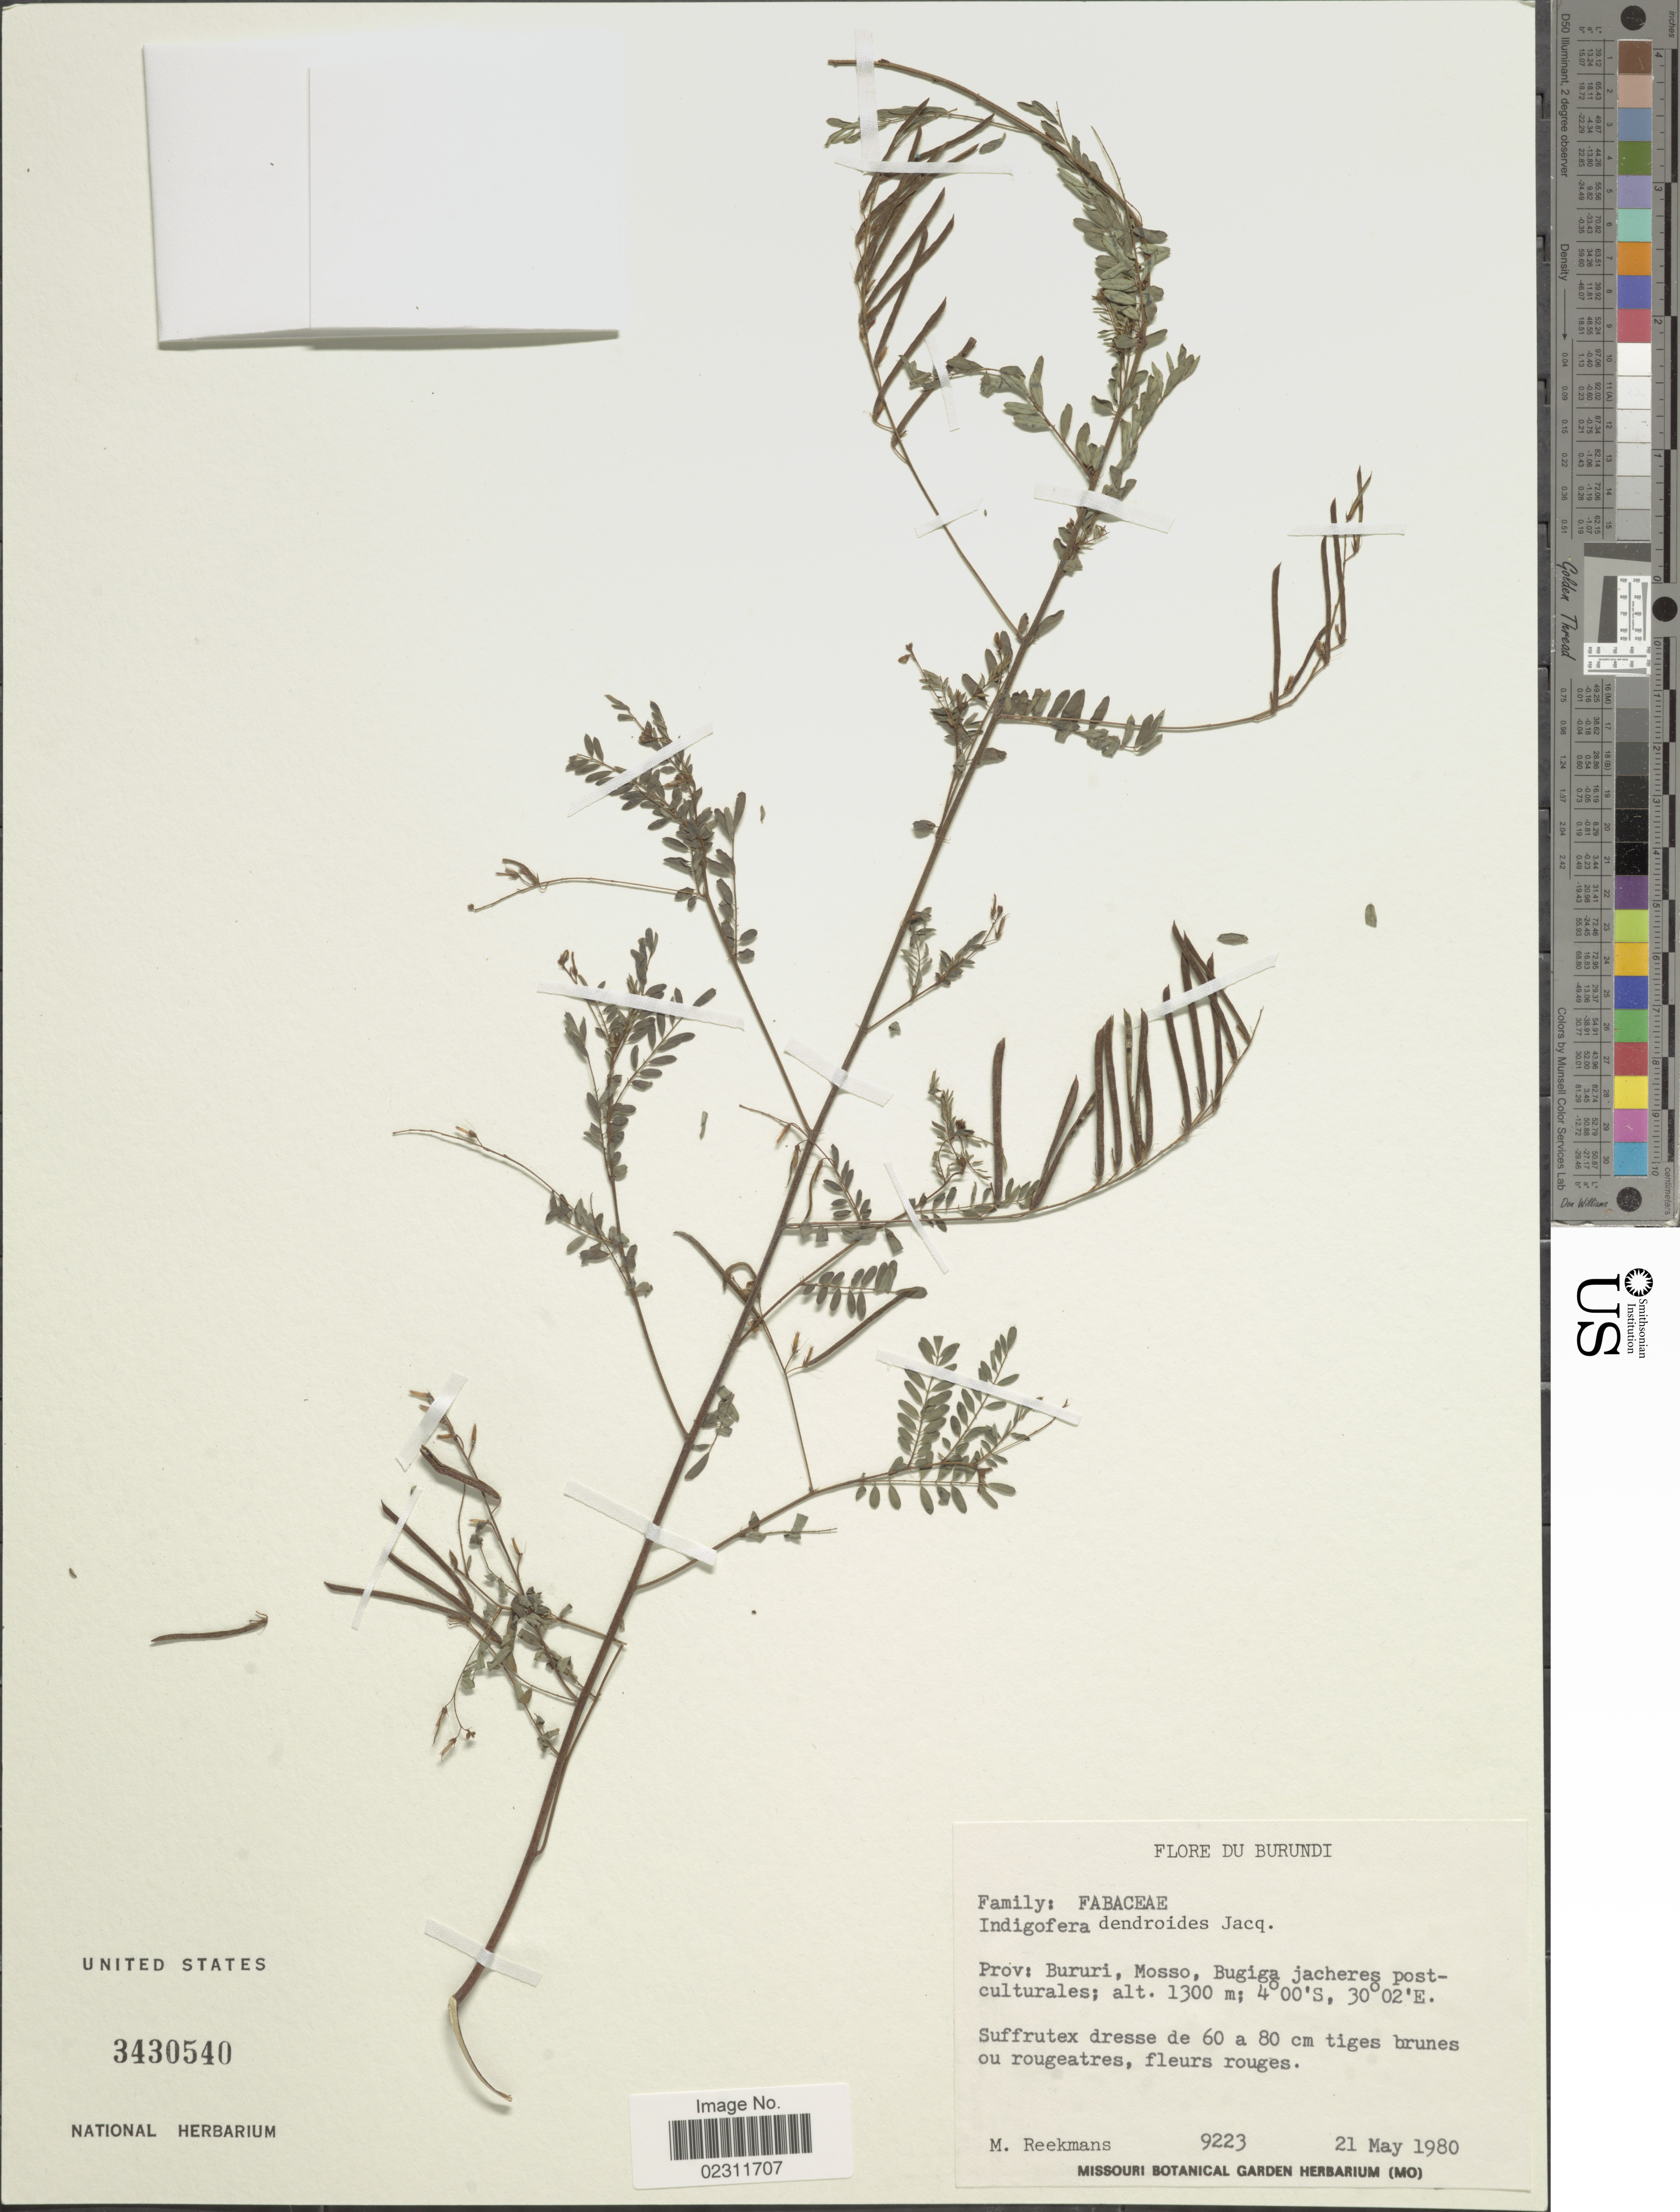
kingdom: Plantae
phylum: Tracheophyta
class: Magnoliopsida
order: Fabales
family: Fabaceae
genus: Indigofera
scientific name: Indigofera dendroides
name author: Jacq.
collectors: M. Reekmans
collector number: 9223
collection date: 1980-05-21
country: Burundi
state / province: Bururi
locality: Mosso, Bugiga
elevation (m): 1300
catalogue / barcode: US 3430540